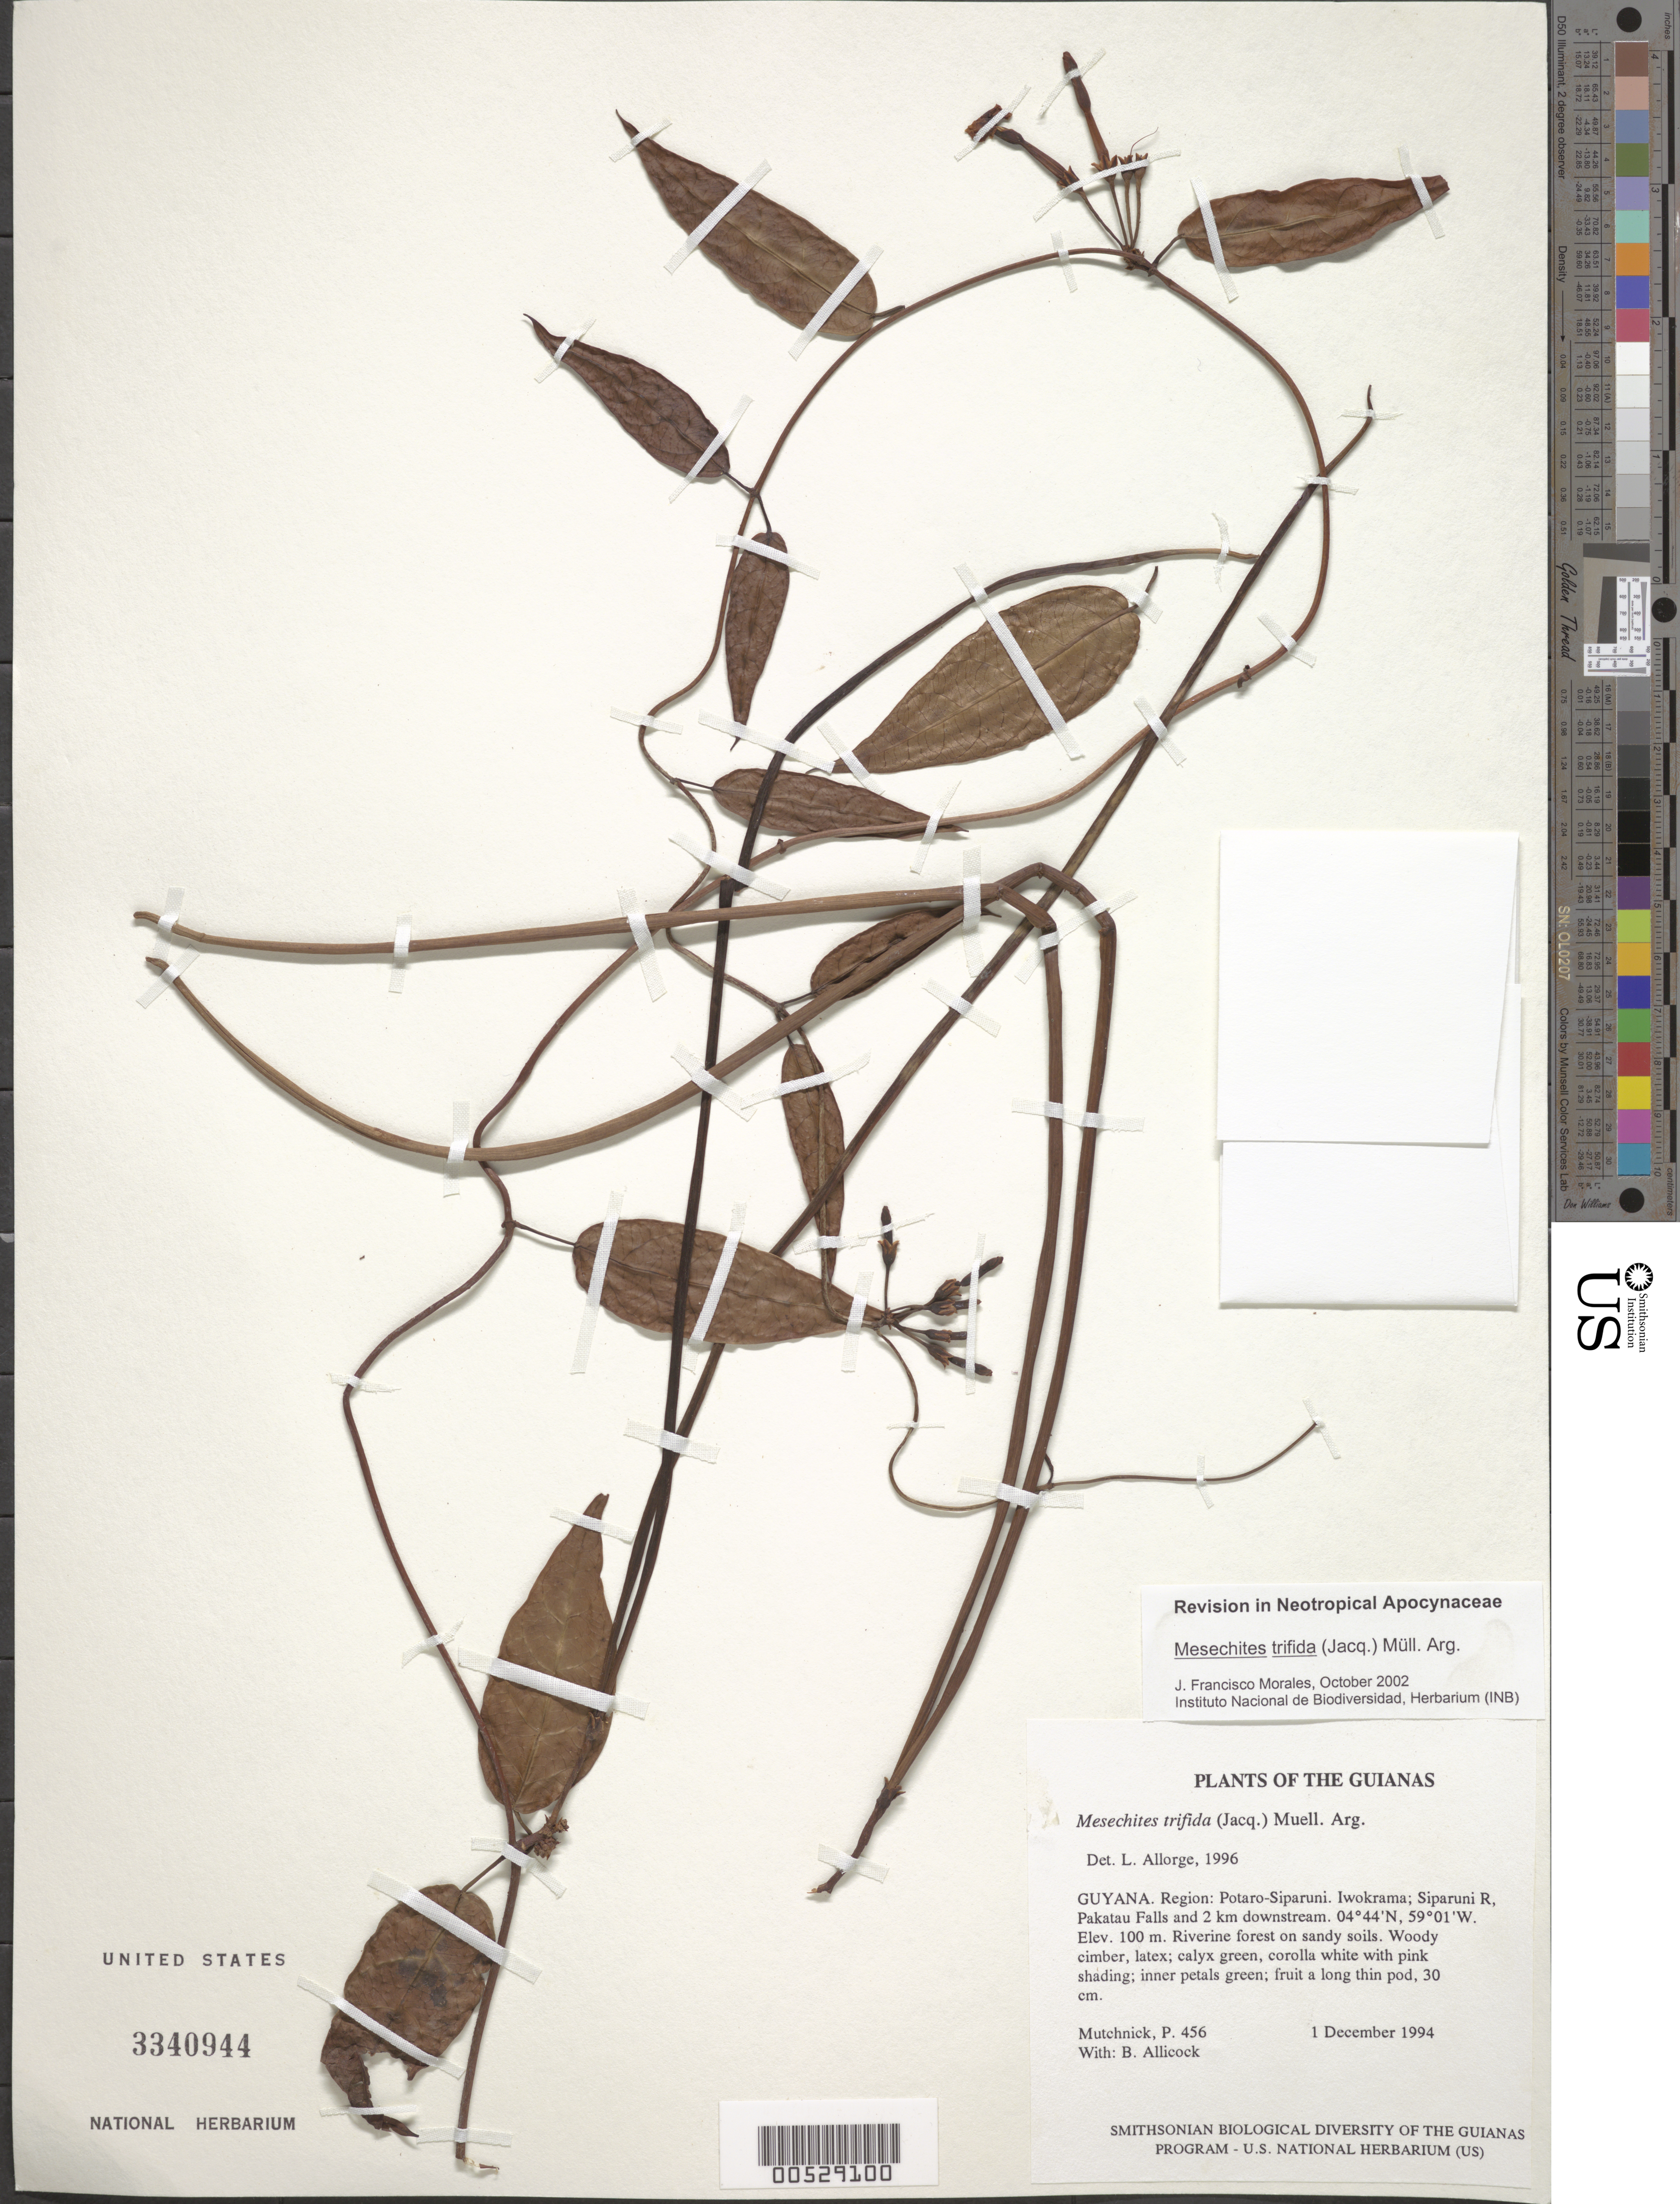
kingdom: Plantae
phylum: Tracheophyta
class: Magnoliopsida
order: Gentianales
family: Apocynaceae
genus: Mesechites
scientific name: Mesechites trifidus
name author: (Jacq.) Müll. Arg.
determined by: Morales, J. F.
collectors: P. Mutchnick & B. Allicock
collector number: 456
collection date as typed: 1 December 1994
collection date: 1994-12-01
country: Guyana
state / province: Potaro-Siparuni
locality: Iwokrama; Siparuni R, Pakatau Falls and 2 km downstream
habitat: Riverine forest on sandy soils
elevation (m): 100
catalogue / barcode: US 3340944